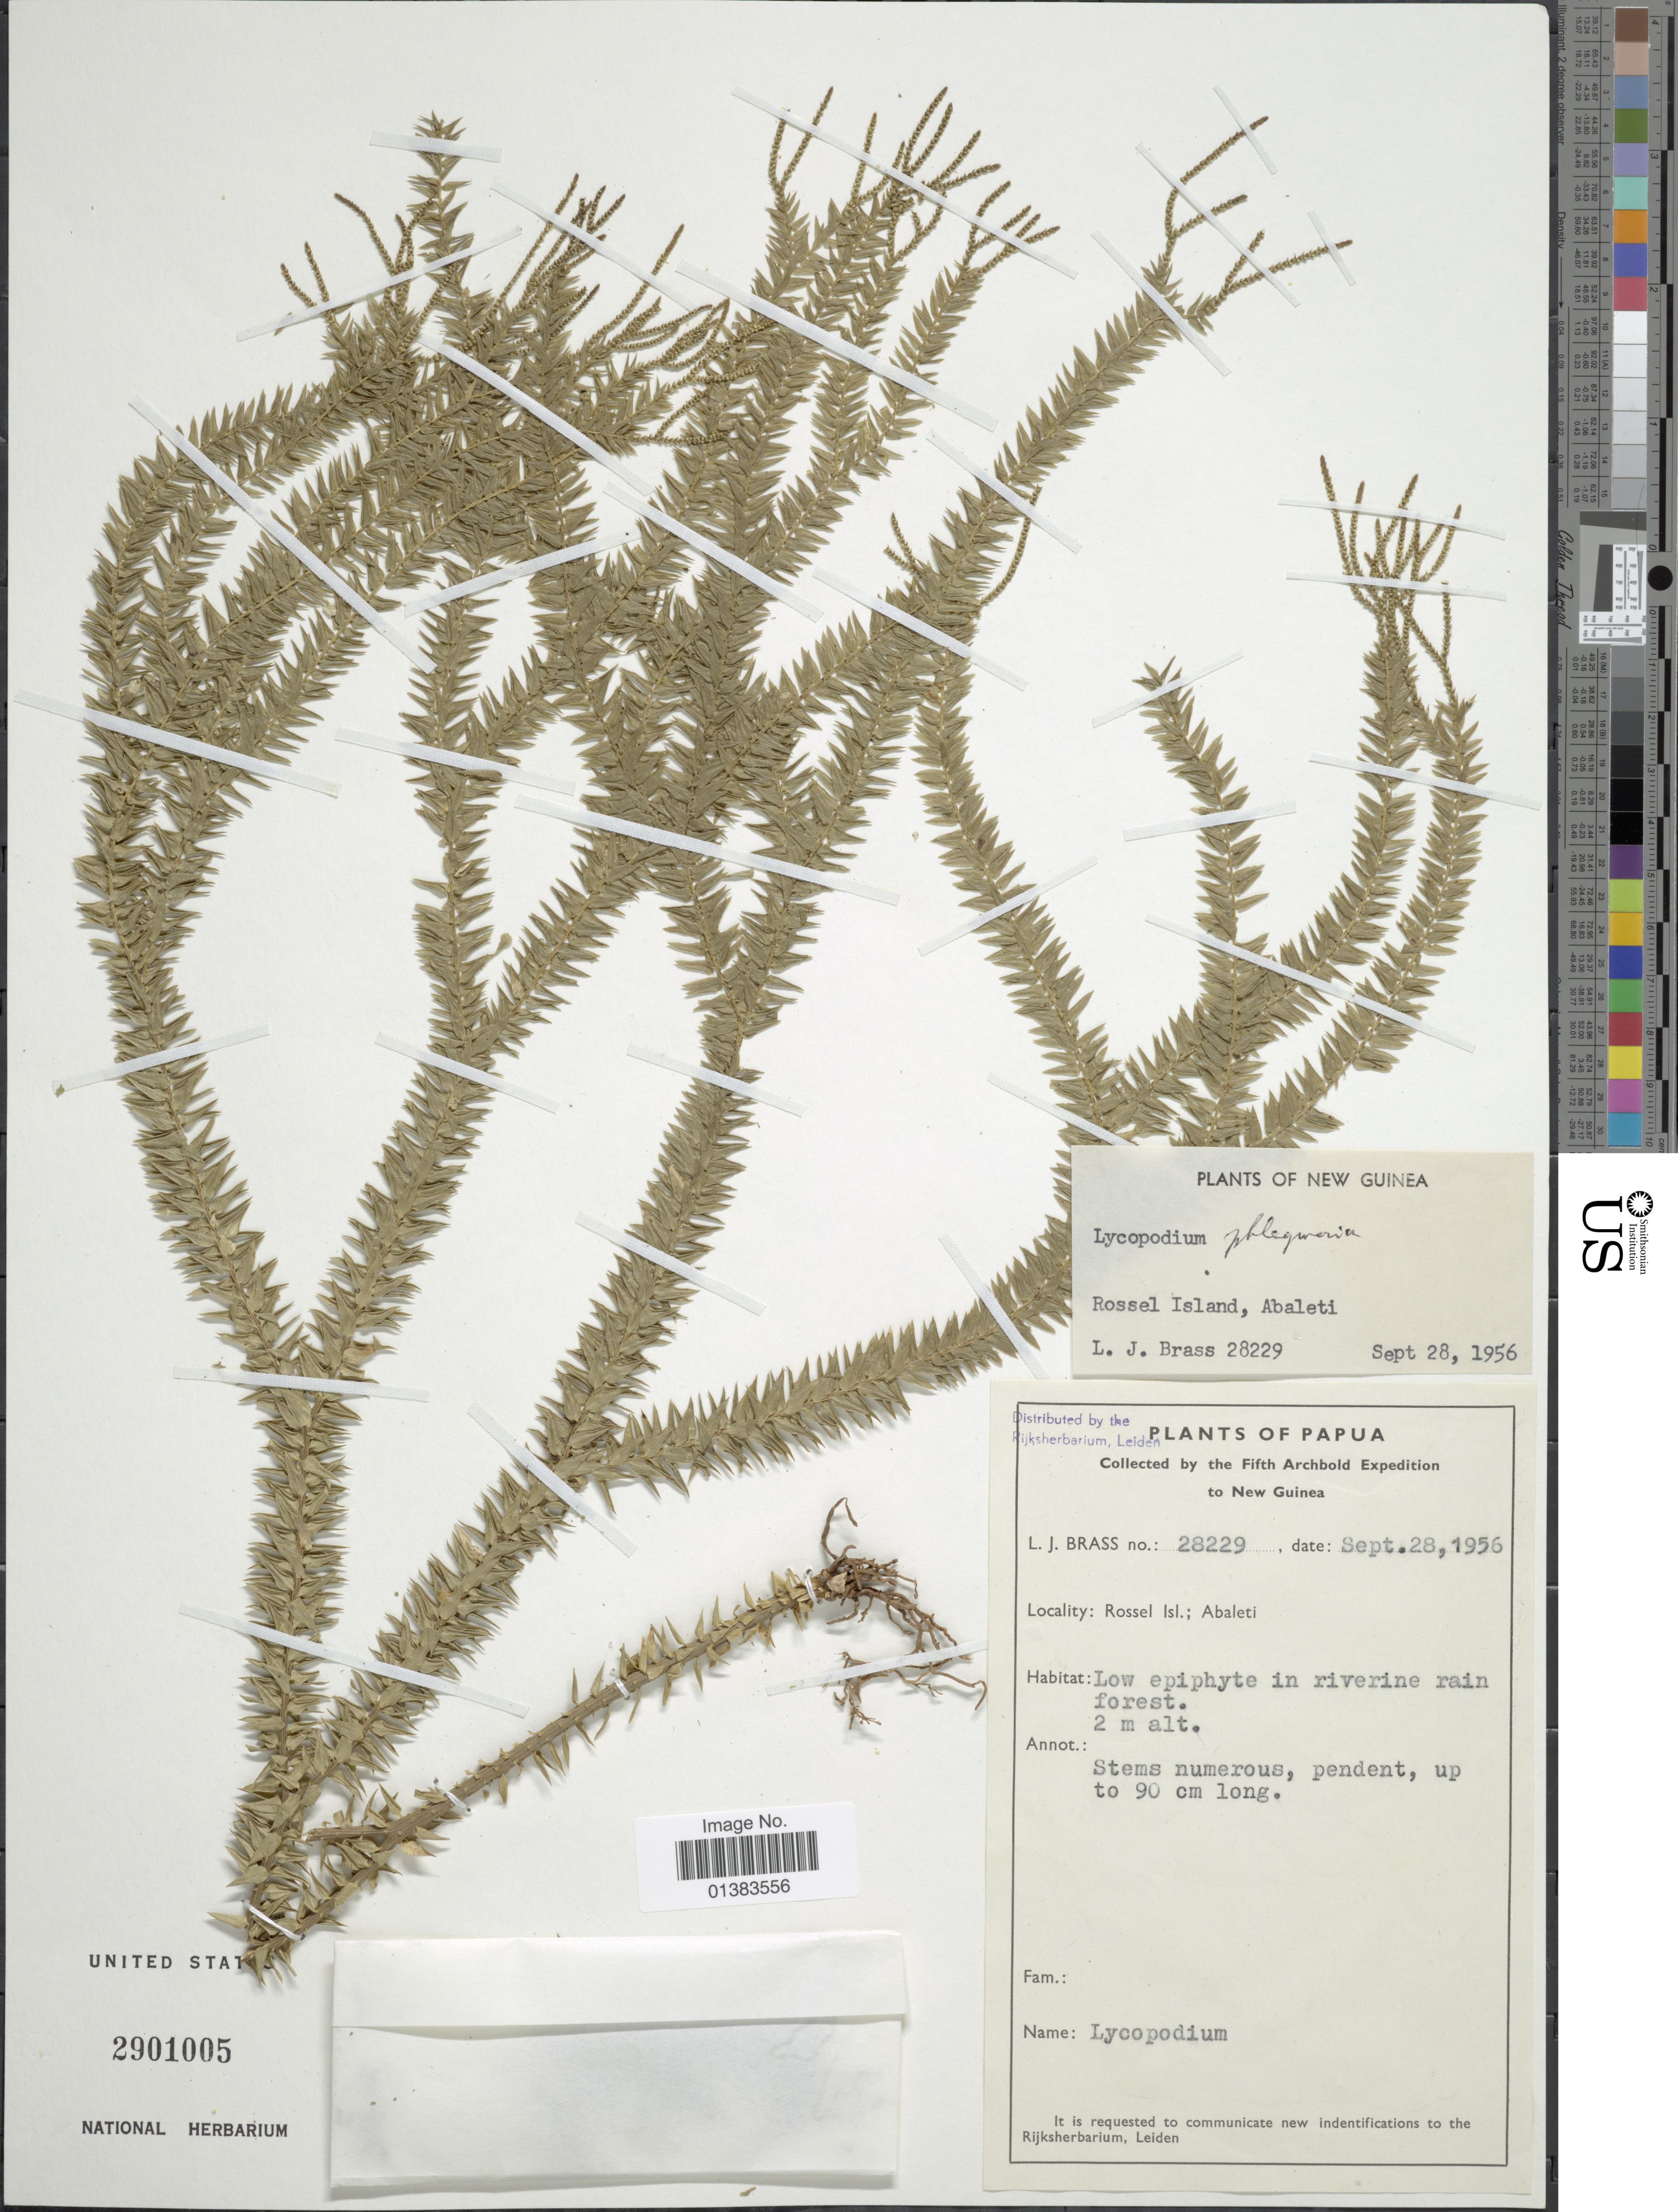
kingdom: Plantae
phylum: Tracheophyta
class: Lycopodiopsida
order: Lycopodiales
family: Lycopodiaceae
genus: Phlegmariurus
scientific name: Phlegmariurus ledermannii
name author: (Herter) A. R. Field & Bostock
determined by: Field, A. R.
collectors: L. J. Brass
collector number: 28229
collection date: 1956-09-28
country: Papua New Guinea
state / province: Milne Bay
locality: Rossel Isl.; Abaleti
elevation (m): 2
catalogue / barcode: US 2901005